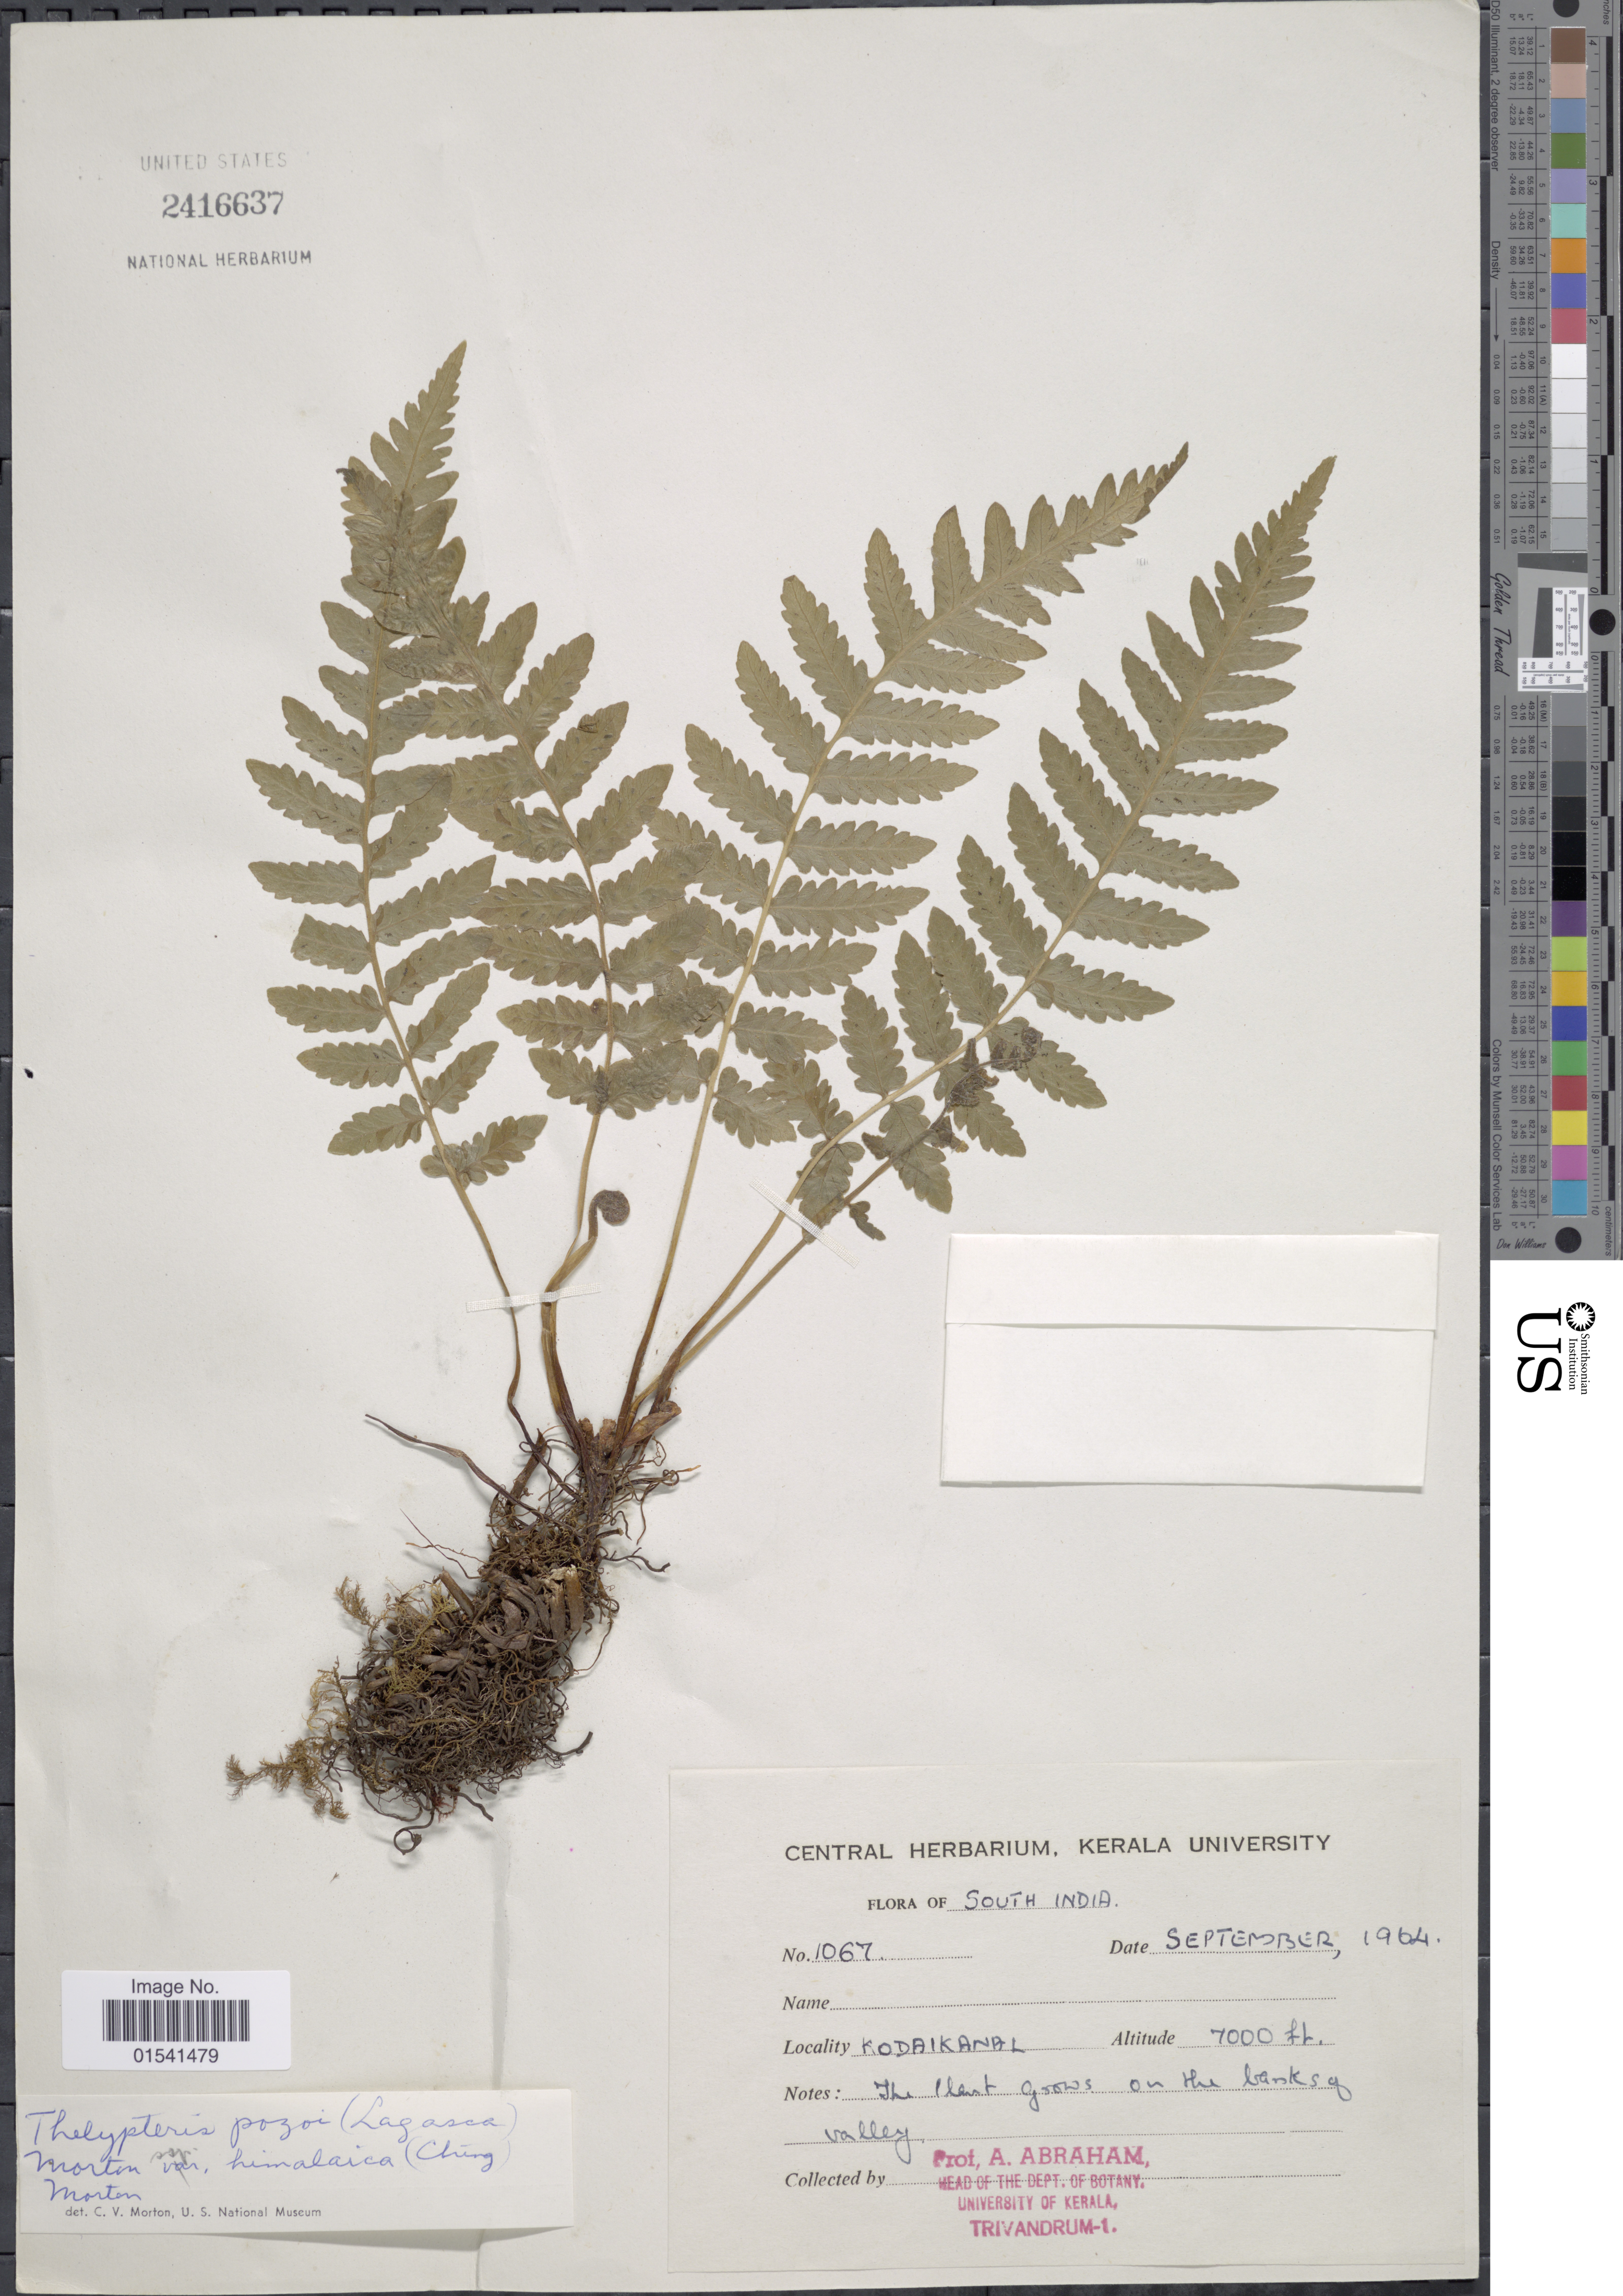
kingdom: Plantae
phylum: Tracheophyta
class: Polypodiopsida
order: Polypodiales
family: Thelypteridaceae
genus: Stegnogramma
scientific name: Stegnogramma pozoi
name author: (Lag.) K. Iwats.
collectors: A. Abraham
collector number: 1067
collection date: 1964-09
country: India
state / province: Tamil Nadu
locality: South India, Kodiakanal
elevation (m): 2134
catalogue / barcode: US 2416637